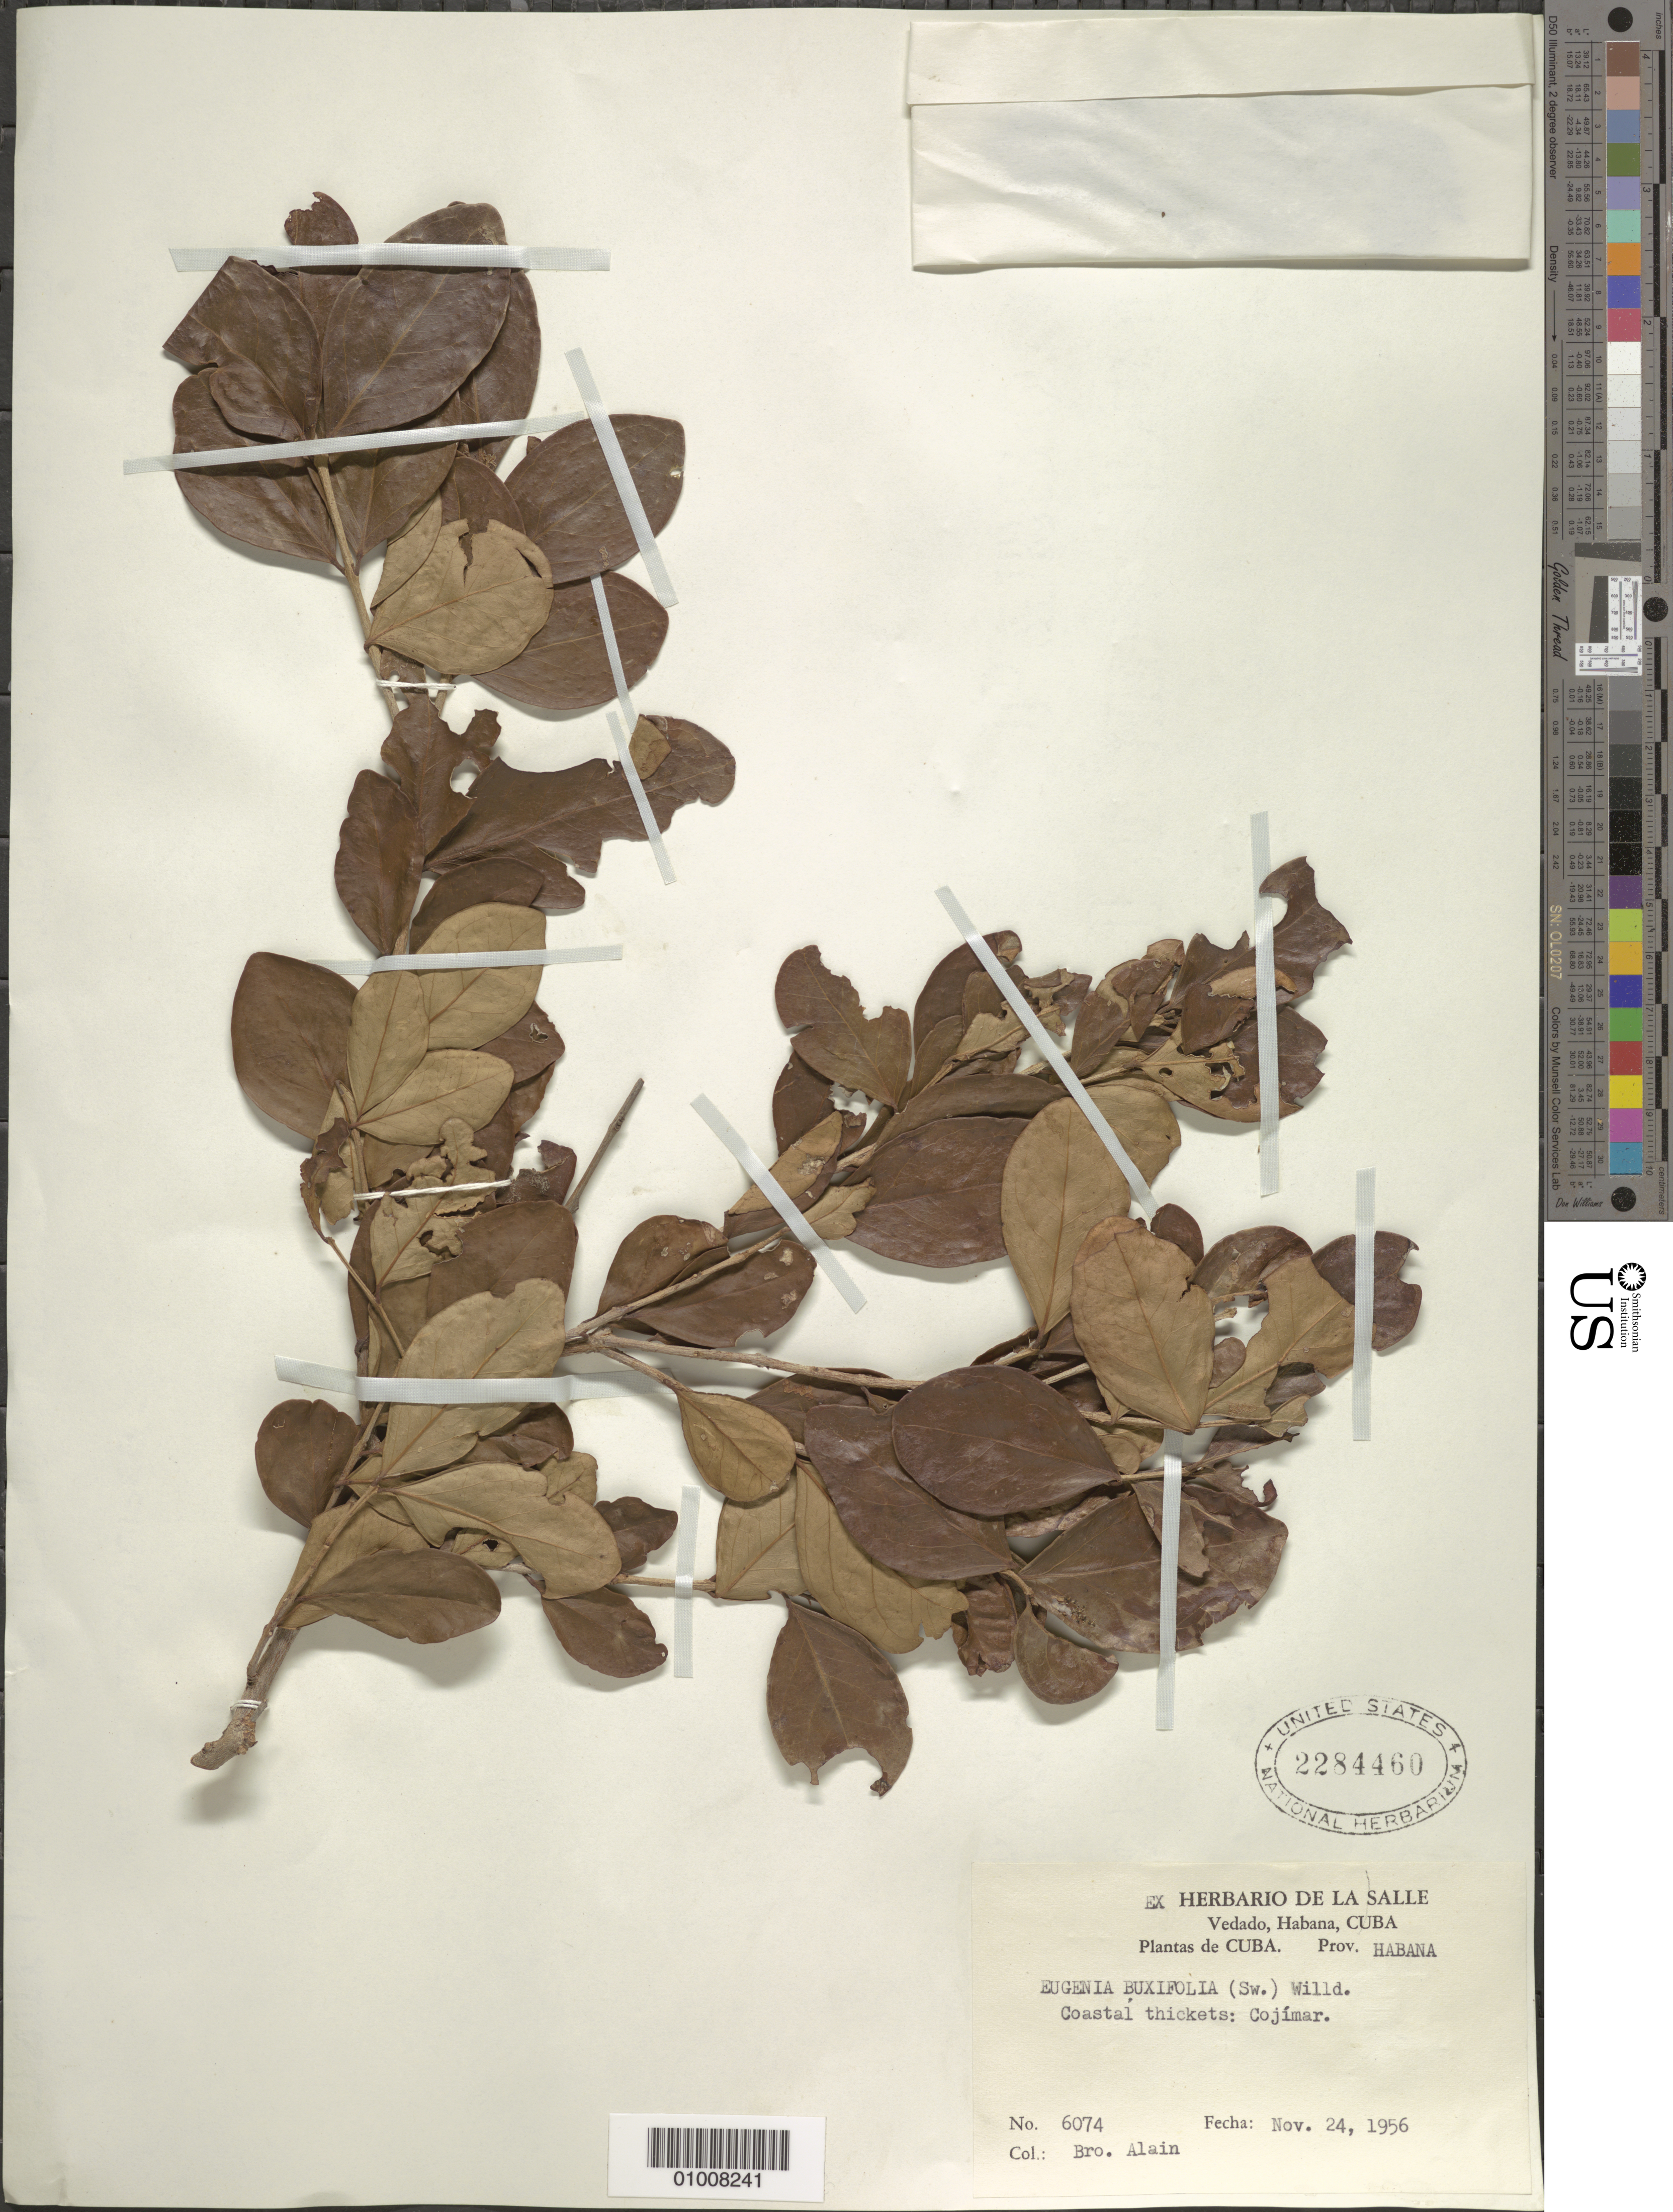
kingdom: Plantae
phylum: Tracheophyta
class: Magnoliopsida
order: Myrtales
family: Myrtaceae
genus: Eugenia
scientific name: Eugenia foetida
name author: Pers.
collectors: A. H. Liogier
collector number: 6074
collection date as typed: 24 Nov 1956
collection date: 1956-11-24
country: Cuba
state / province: La Habana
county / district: Municipio Habana del Este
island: Cuba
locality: Cojimar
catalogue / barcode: US 2284460